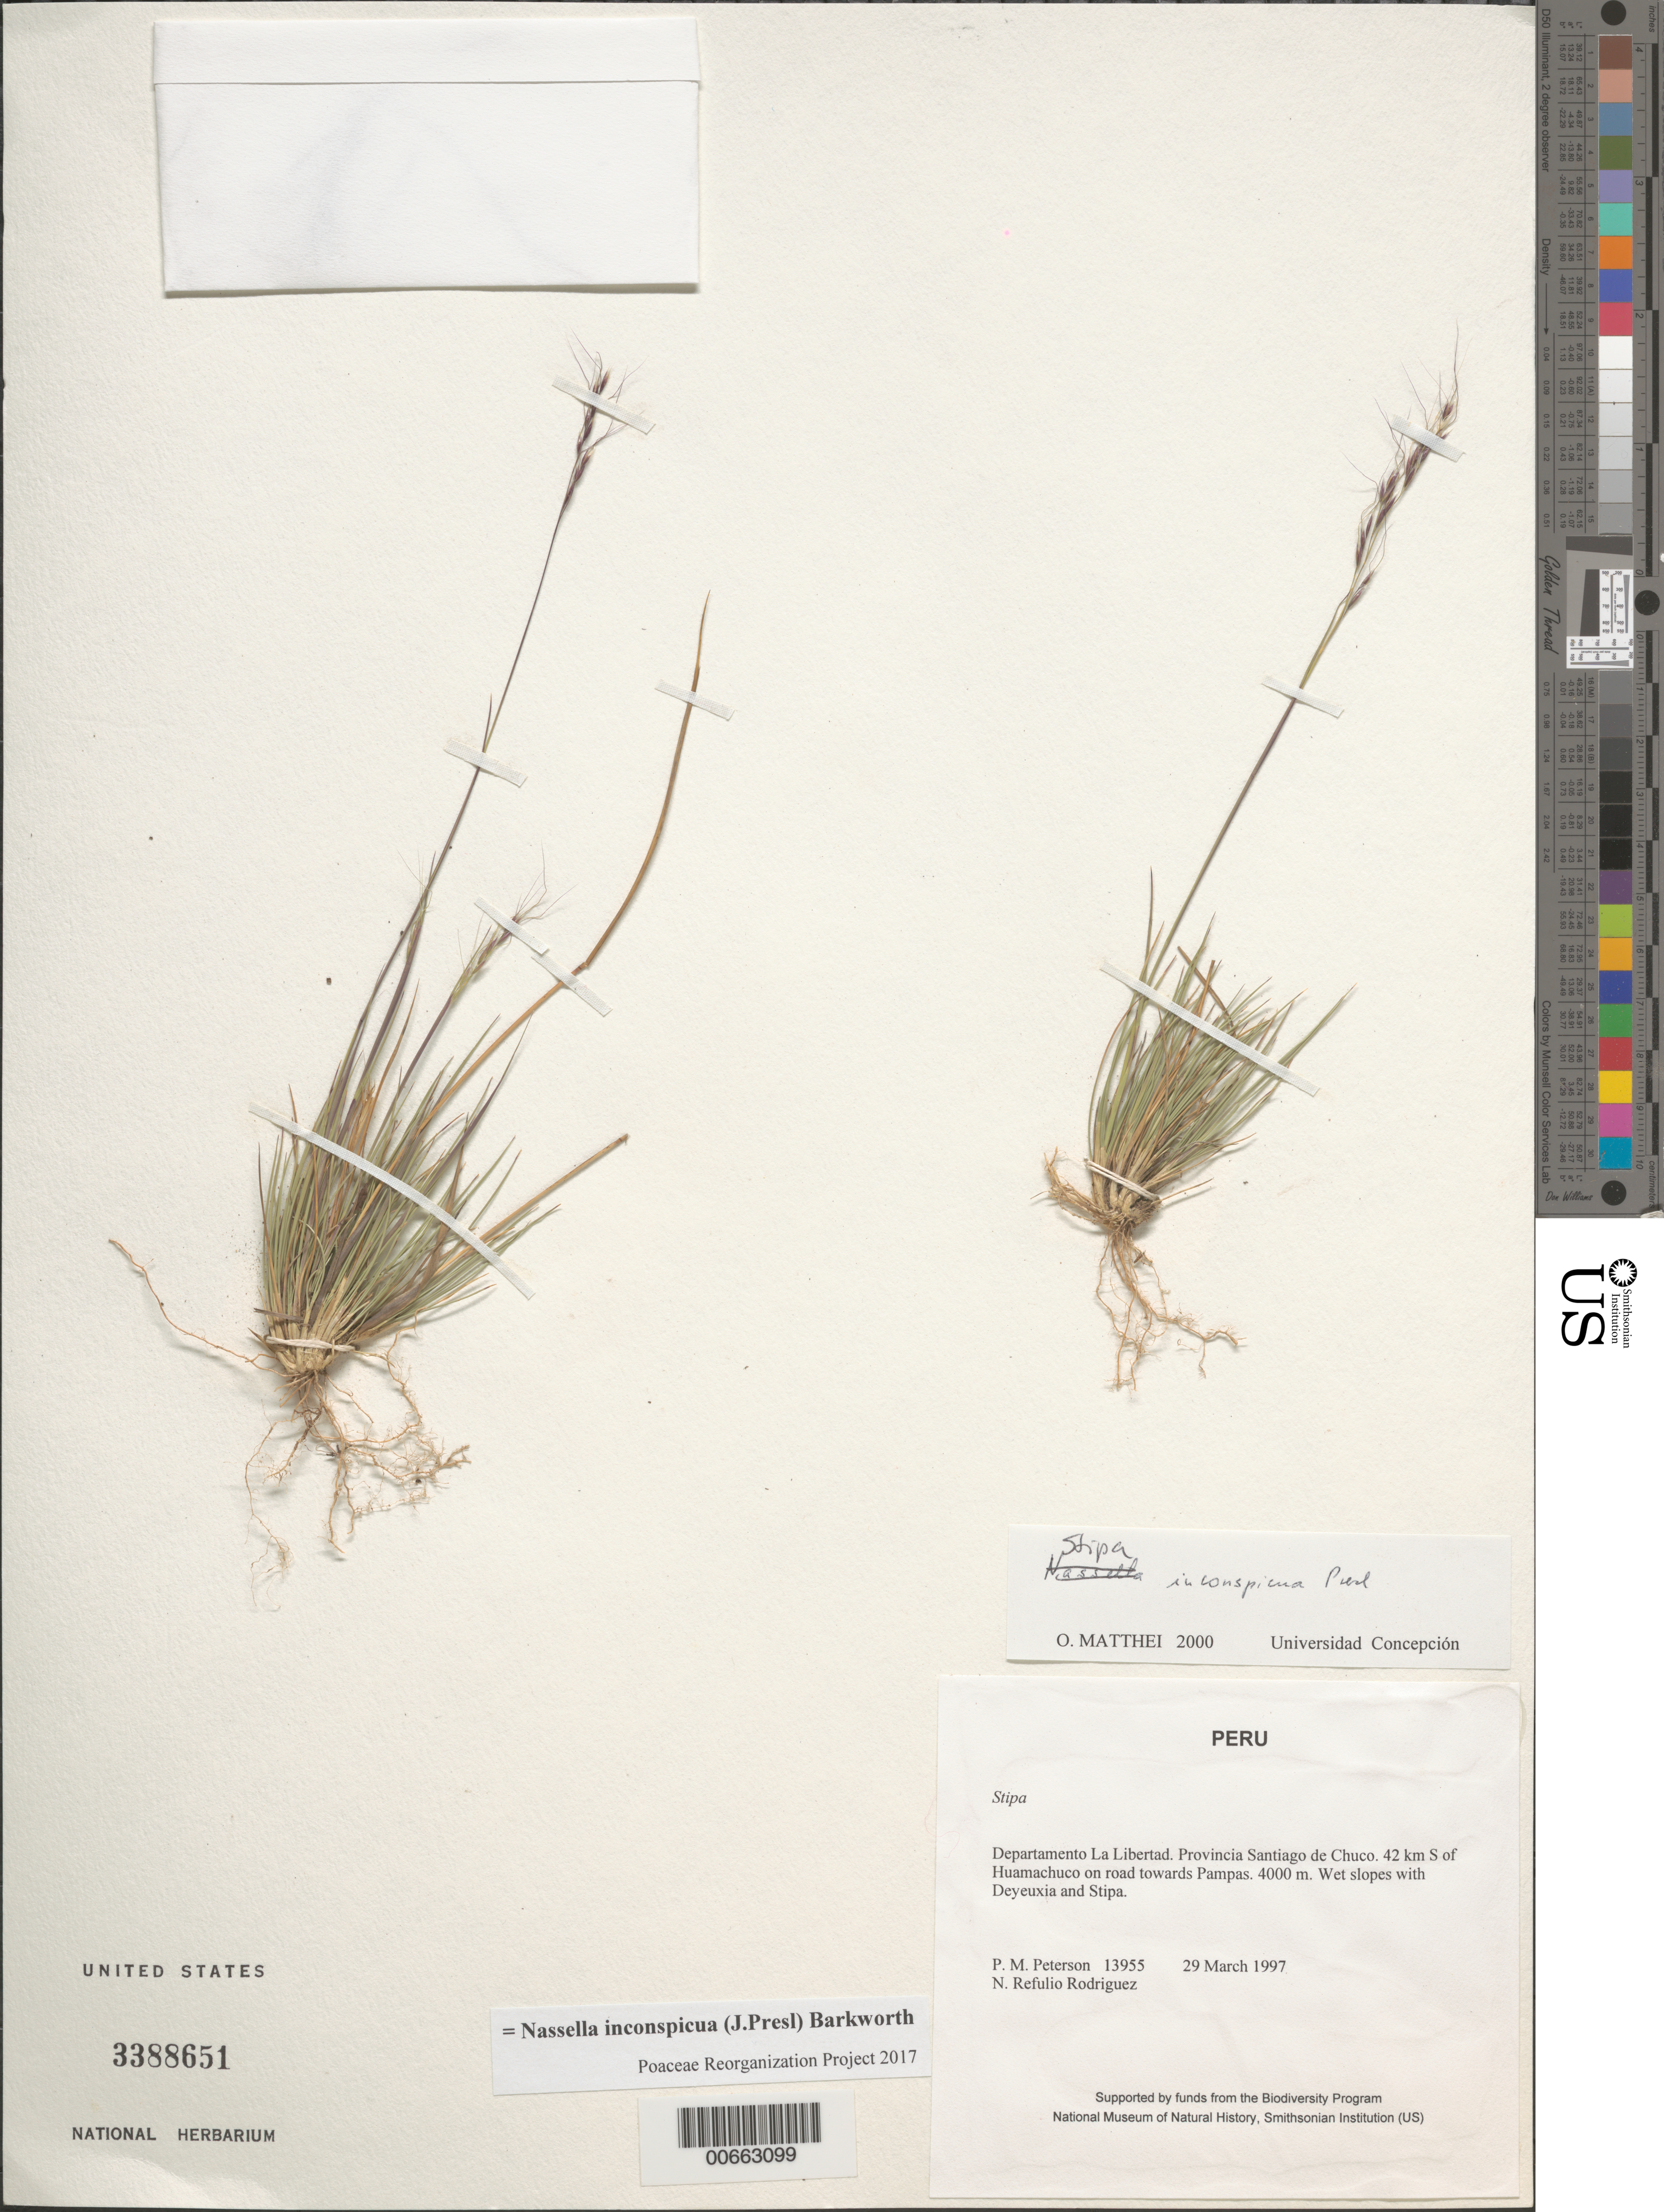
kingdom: Plantae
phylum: Tracheophyta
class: Liliopsida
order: Poales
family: Poaceae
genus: Nassella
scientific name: Nassella inconspicua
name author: (J. Presl) Barkworth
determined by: Poaceae Reorganization Project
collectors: P. M. Peterson & N. Refulio-Rodríguez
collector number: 13955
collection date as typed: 29 Mar 1997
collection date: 1997-03-29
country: Peru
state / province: La Libertad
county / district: Santiago de Chuco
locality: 42 km S of Huamachuco on road towards Pampas.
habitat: Wet slopes with Deyeuxia and Stipa.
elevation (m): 4000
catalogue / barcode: US 3388651